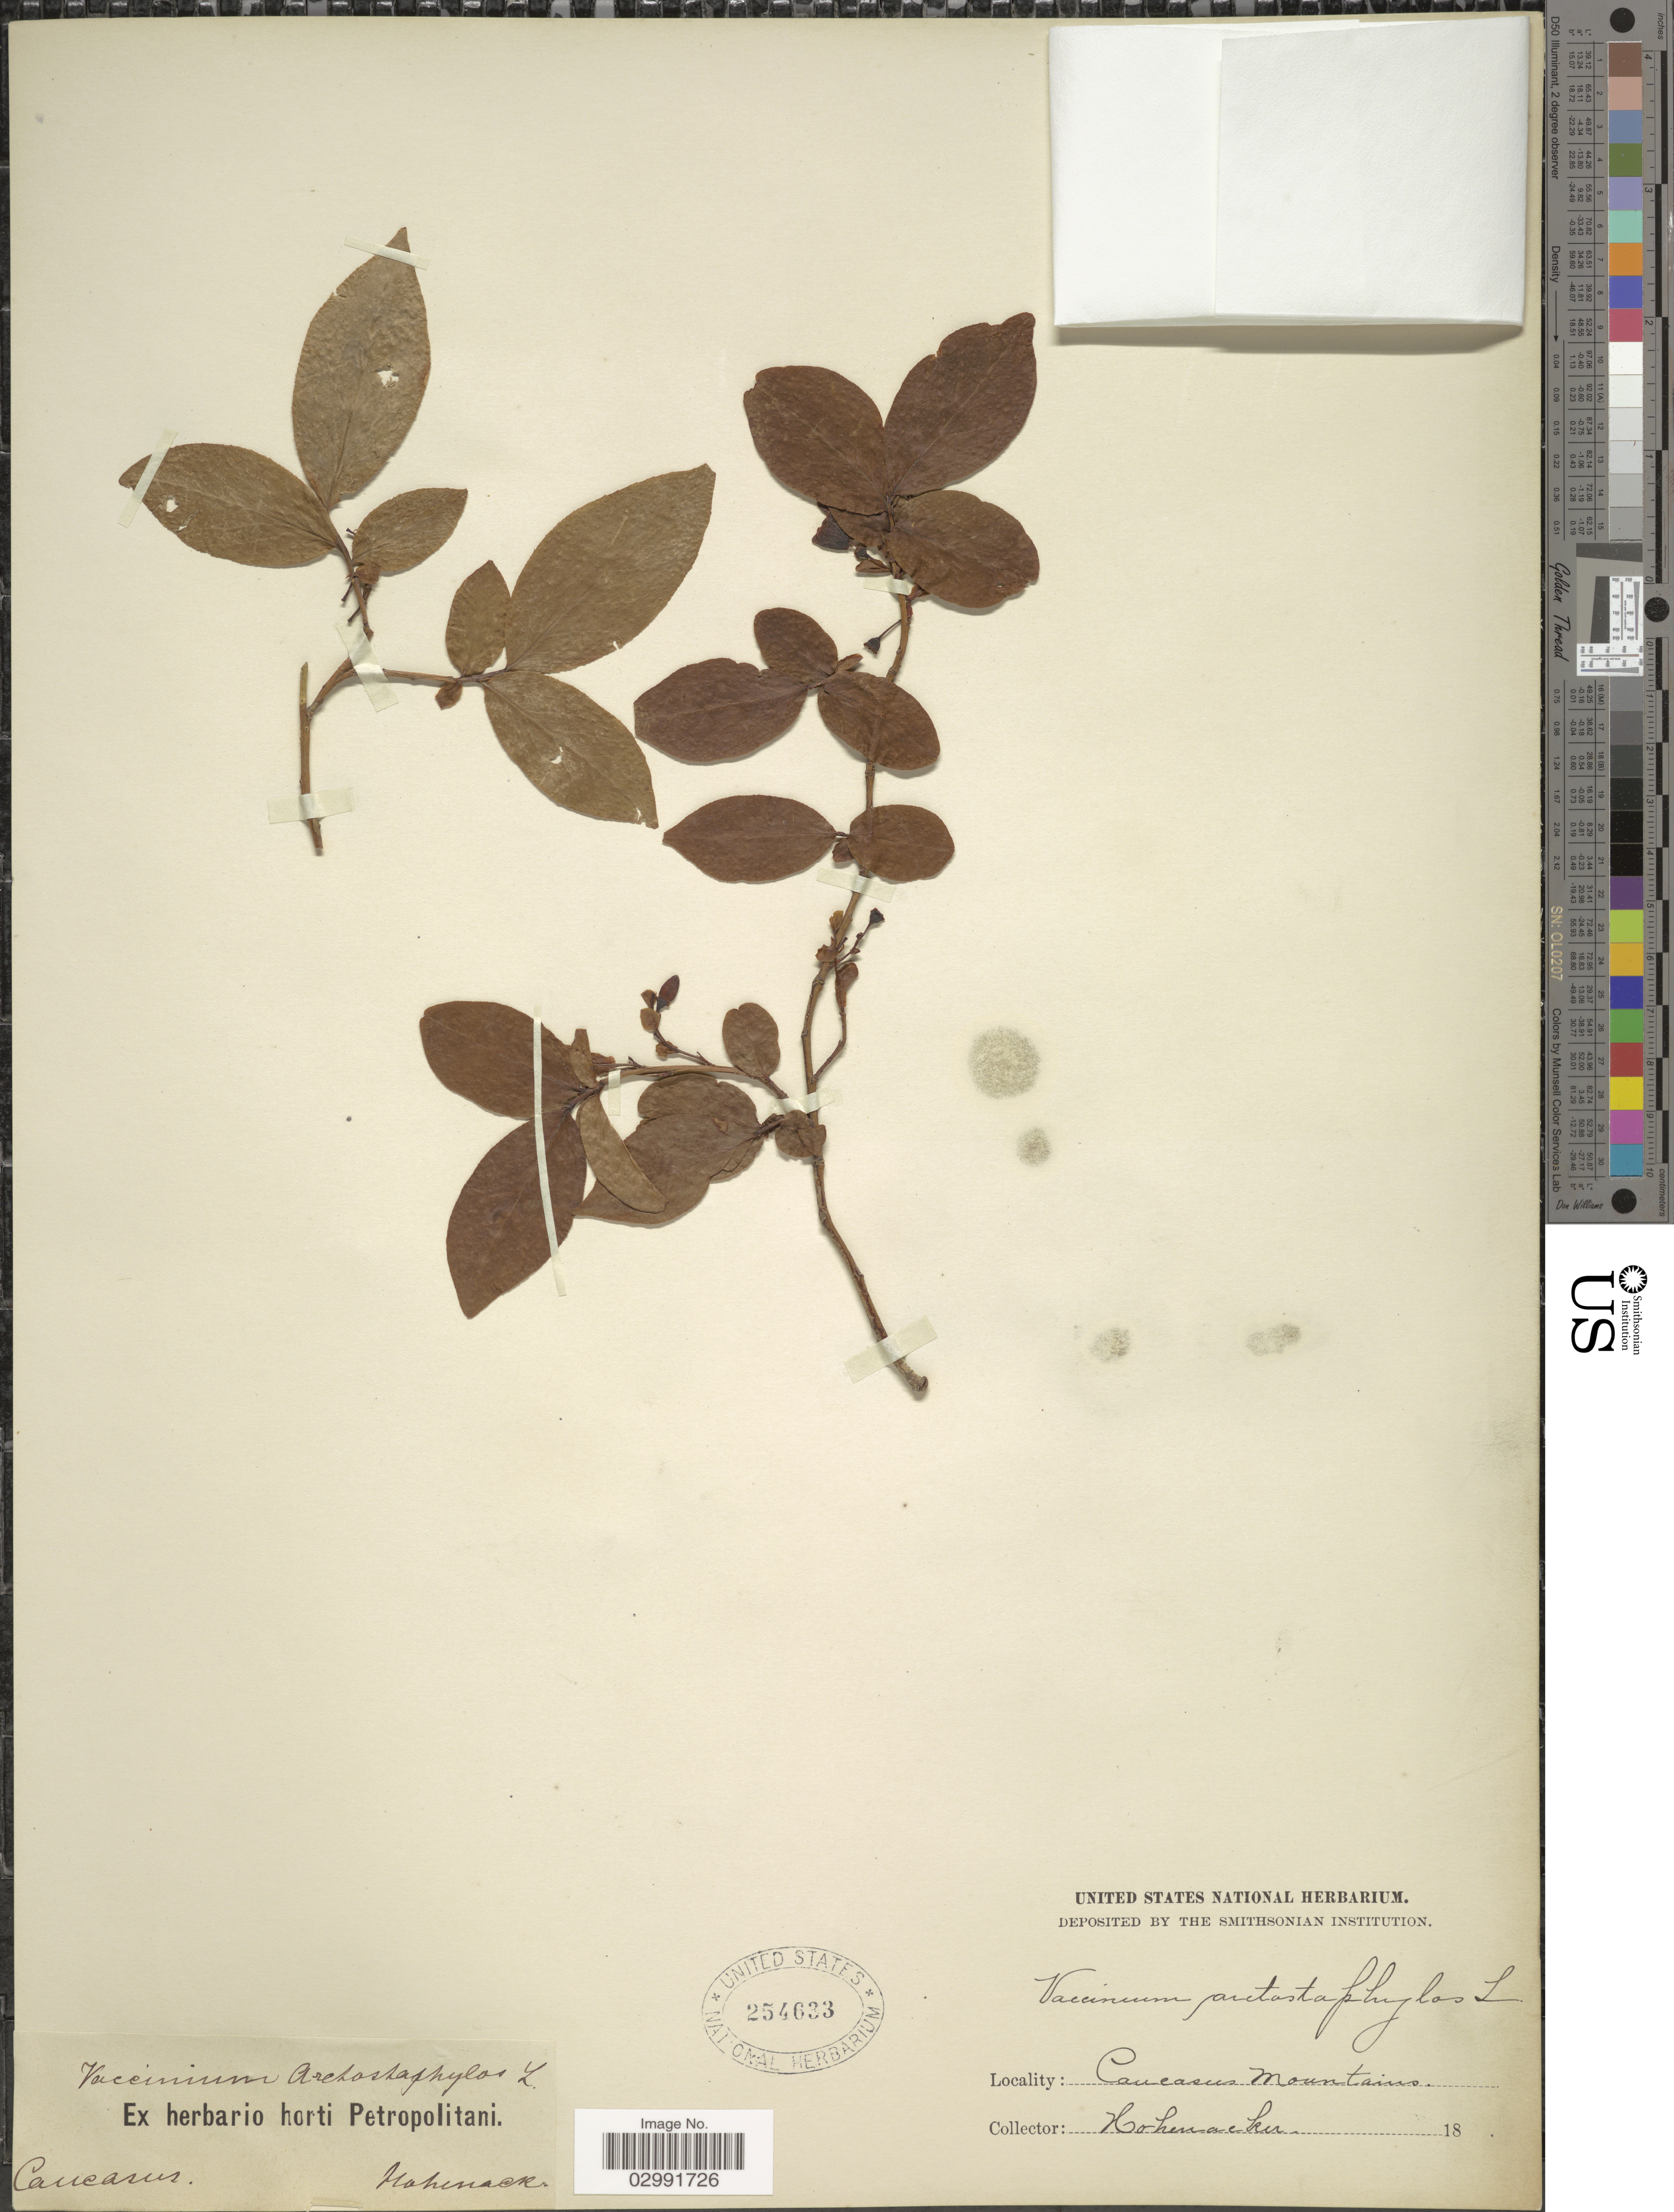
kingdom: Plantae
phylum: Tracheophyta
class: Magnoliopsida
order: Ericales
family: Ericaceae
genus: Vaccinium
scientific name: Vaccinium arctostaphylos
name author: L.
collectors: Hohenacker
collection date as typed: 18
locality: Caucasus. Caucasus Mountains.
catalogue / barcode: US 254633